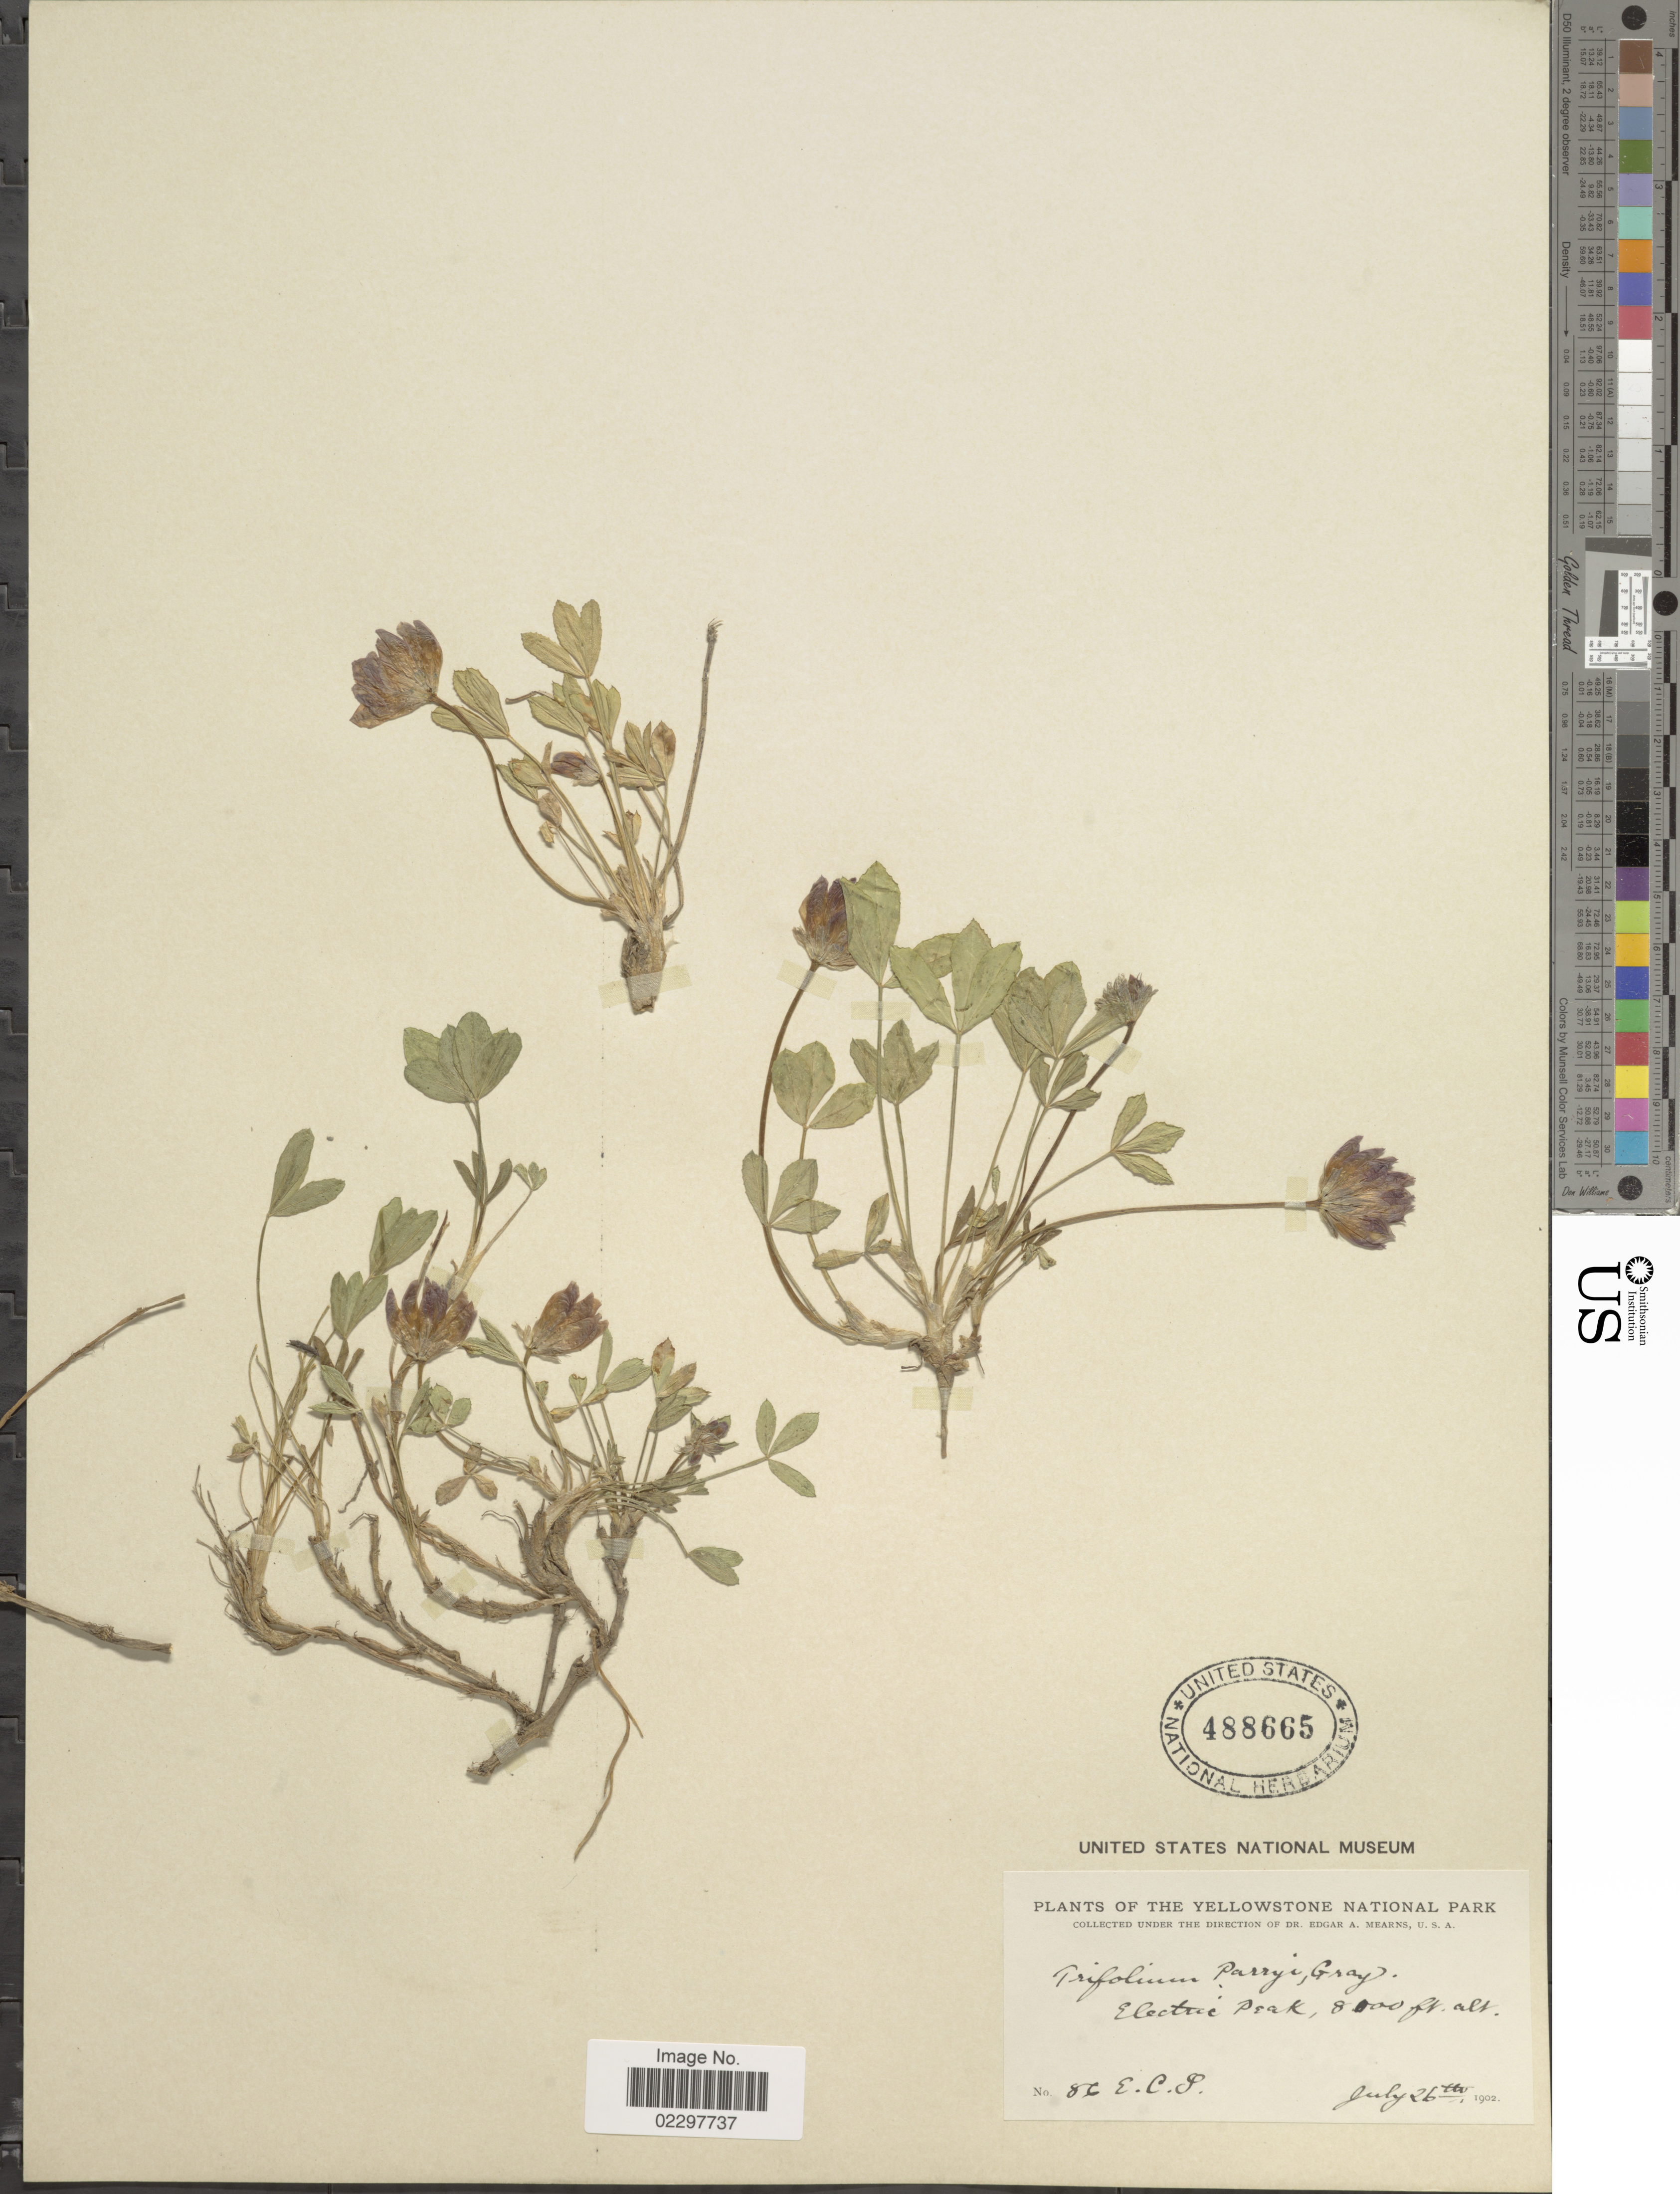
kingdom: Plantae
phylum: Tracheophyta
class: Magnoliopsida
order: Fabales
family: Fabaceae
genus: Trifolium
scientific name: Trifolium parryi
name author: A. Gray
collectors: E. C. Smith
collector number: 86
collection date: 1902-07-26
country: United States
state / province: Montana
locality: The Yellowstone National Park, Electric Peak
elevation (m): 2438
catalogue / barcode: US 488665